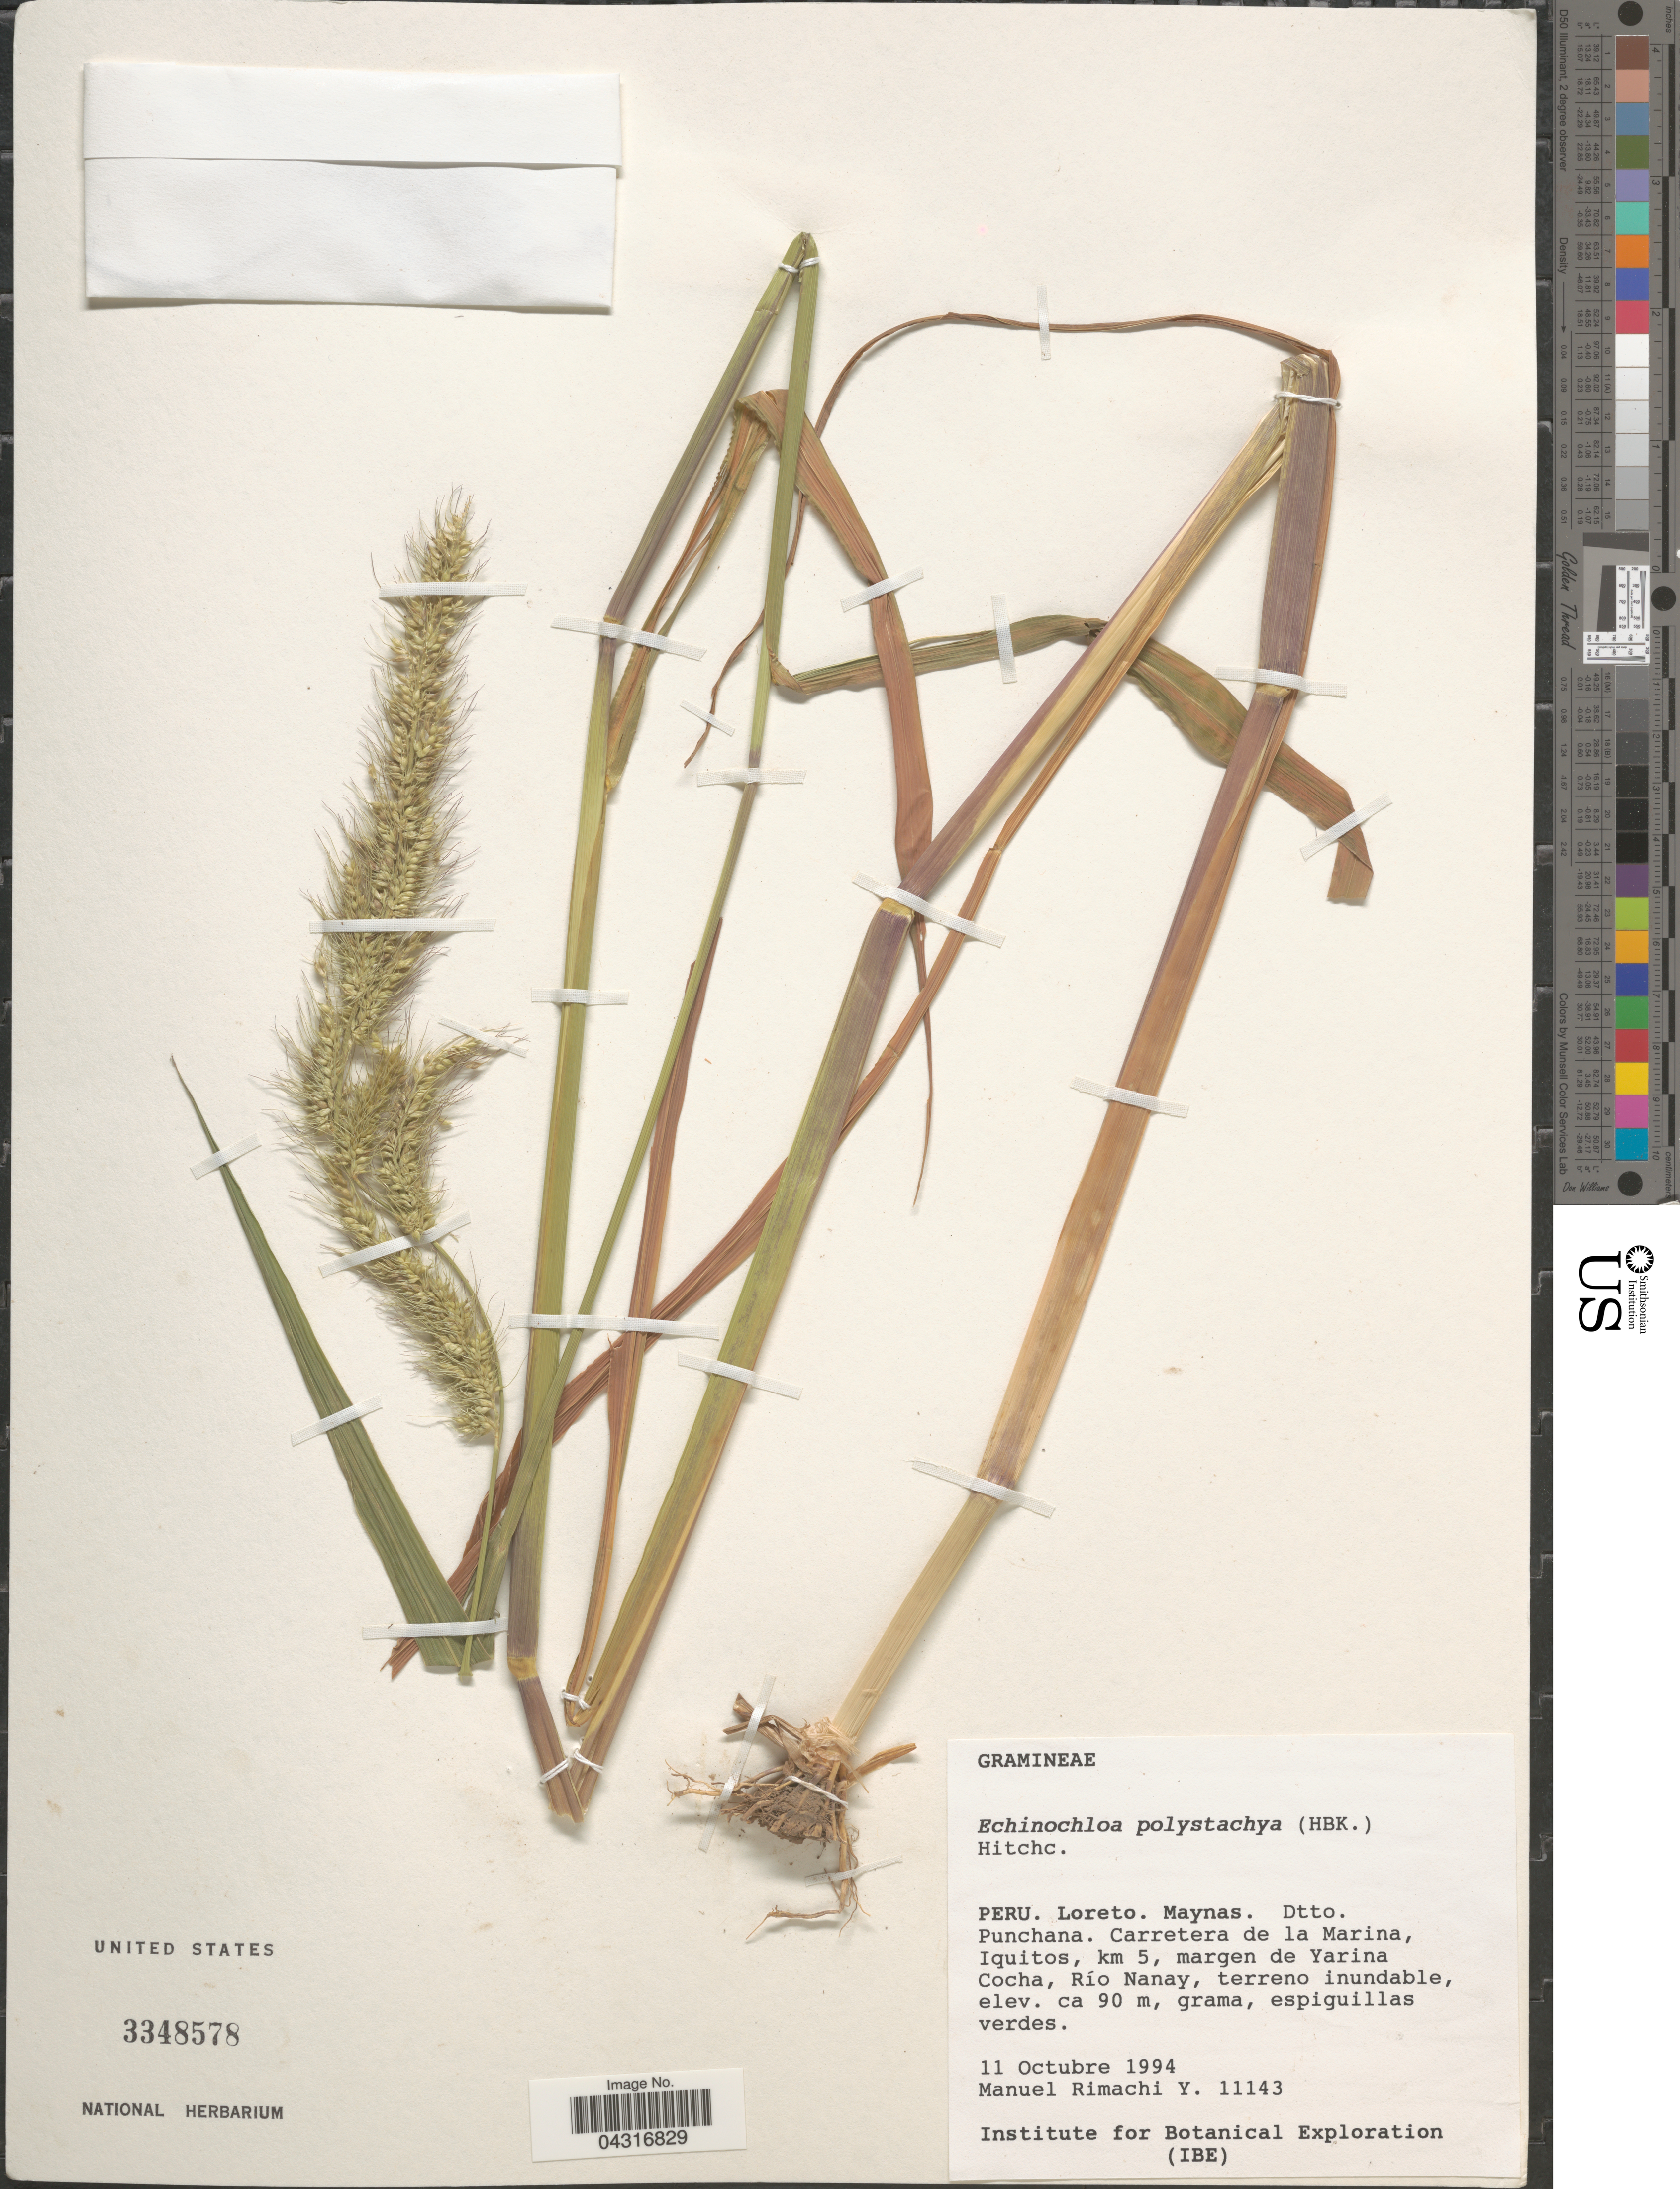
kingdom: Plantae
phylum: Tracheophyta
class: Liliopsida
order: Poales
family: Poaceae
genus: Echinochloa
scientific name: Echinochloa polystachya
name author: (Kunth) Hitchc.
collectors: M. Rimachi Y.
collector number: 11143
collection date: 1994-10-11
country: Peru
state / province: Loreto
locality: Maynas. Dtto. Punchana. Carretera de la Marina, Iquitos, km 5, margen de Yarina Cocha, Río Nanay, terreno inundable. Institute for Botanical Exploration (IBE).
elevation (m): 90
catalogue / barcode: US 3348578